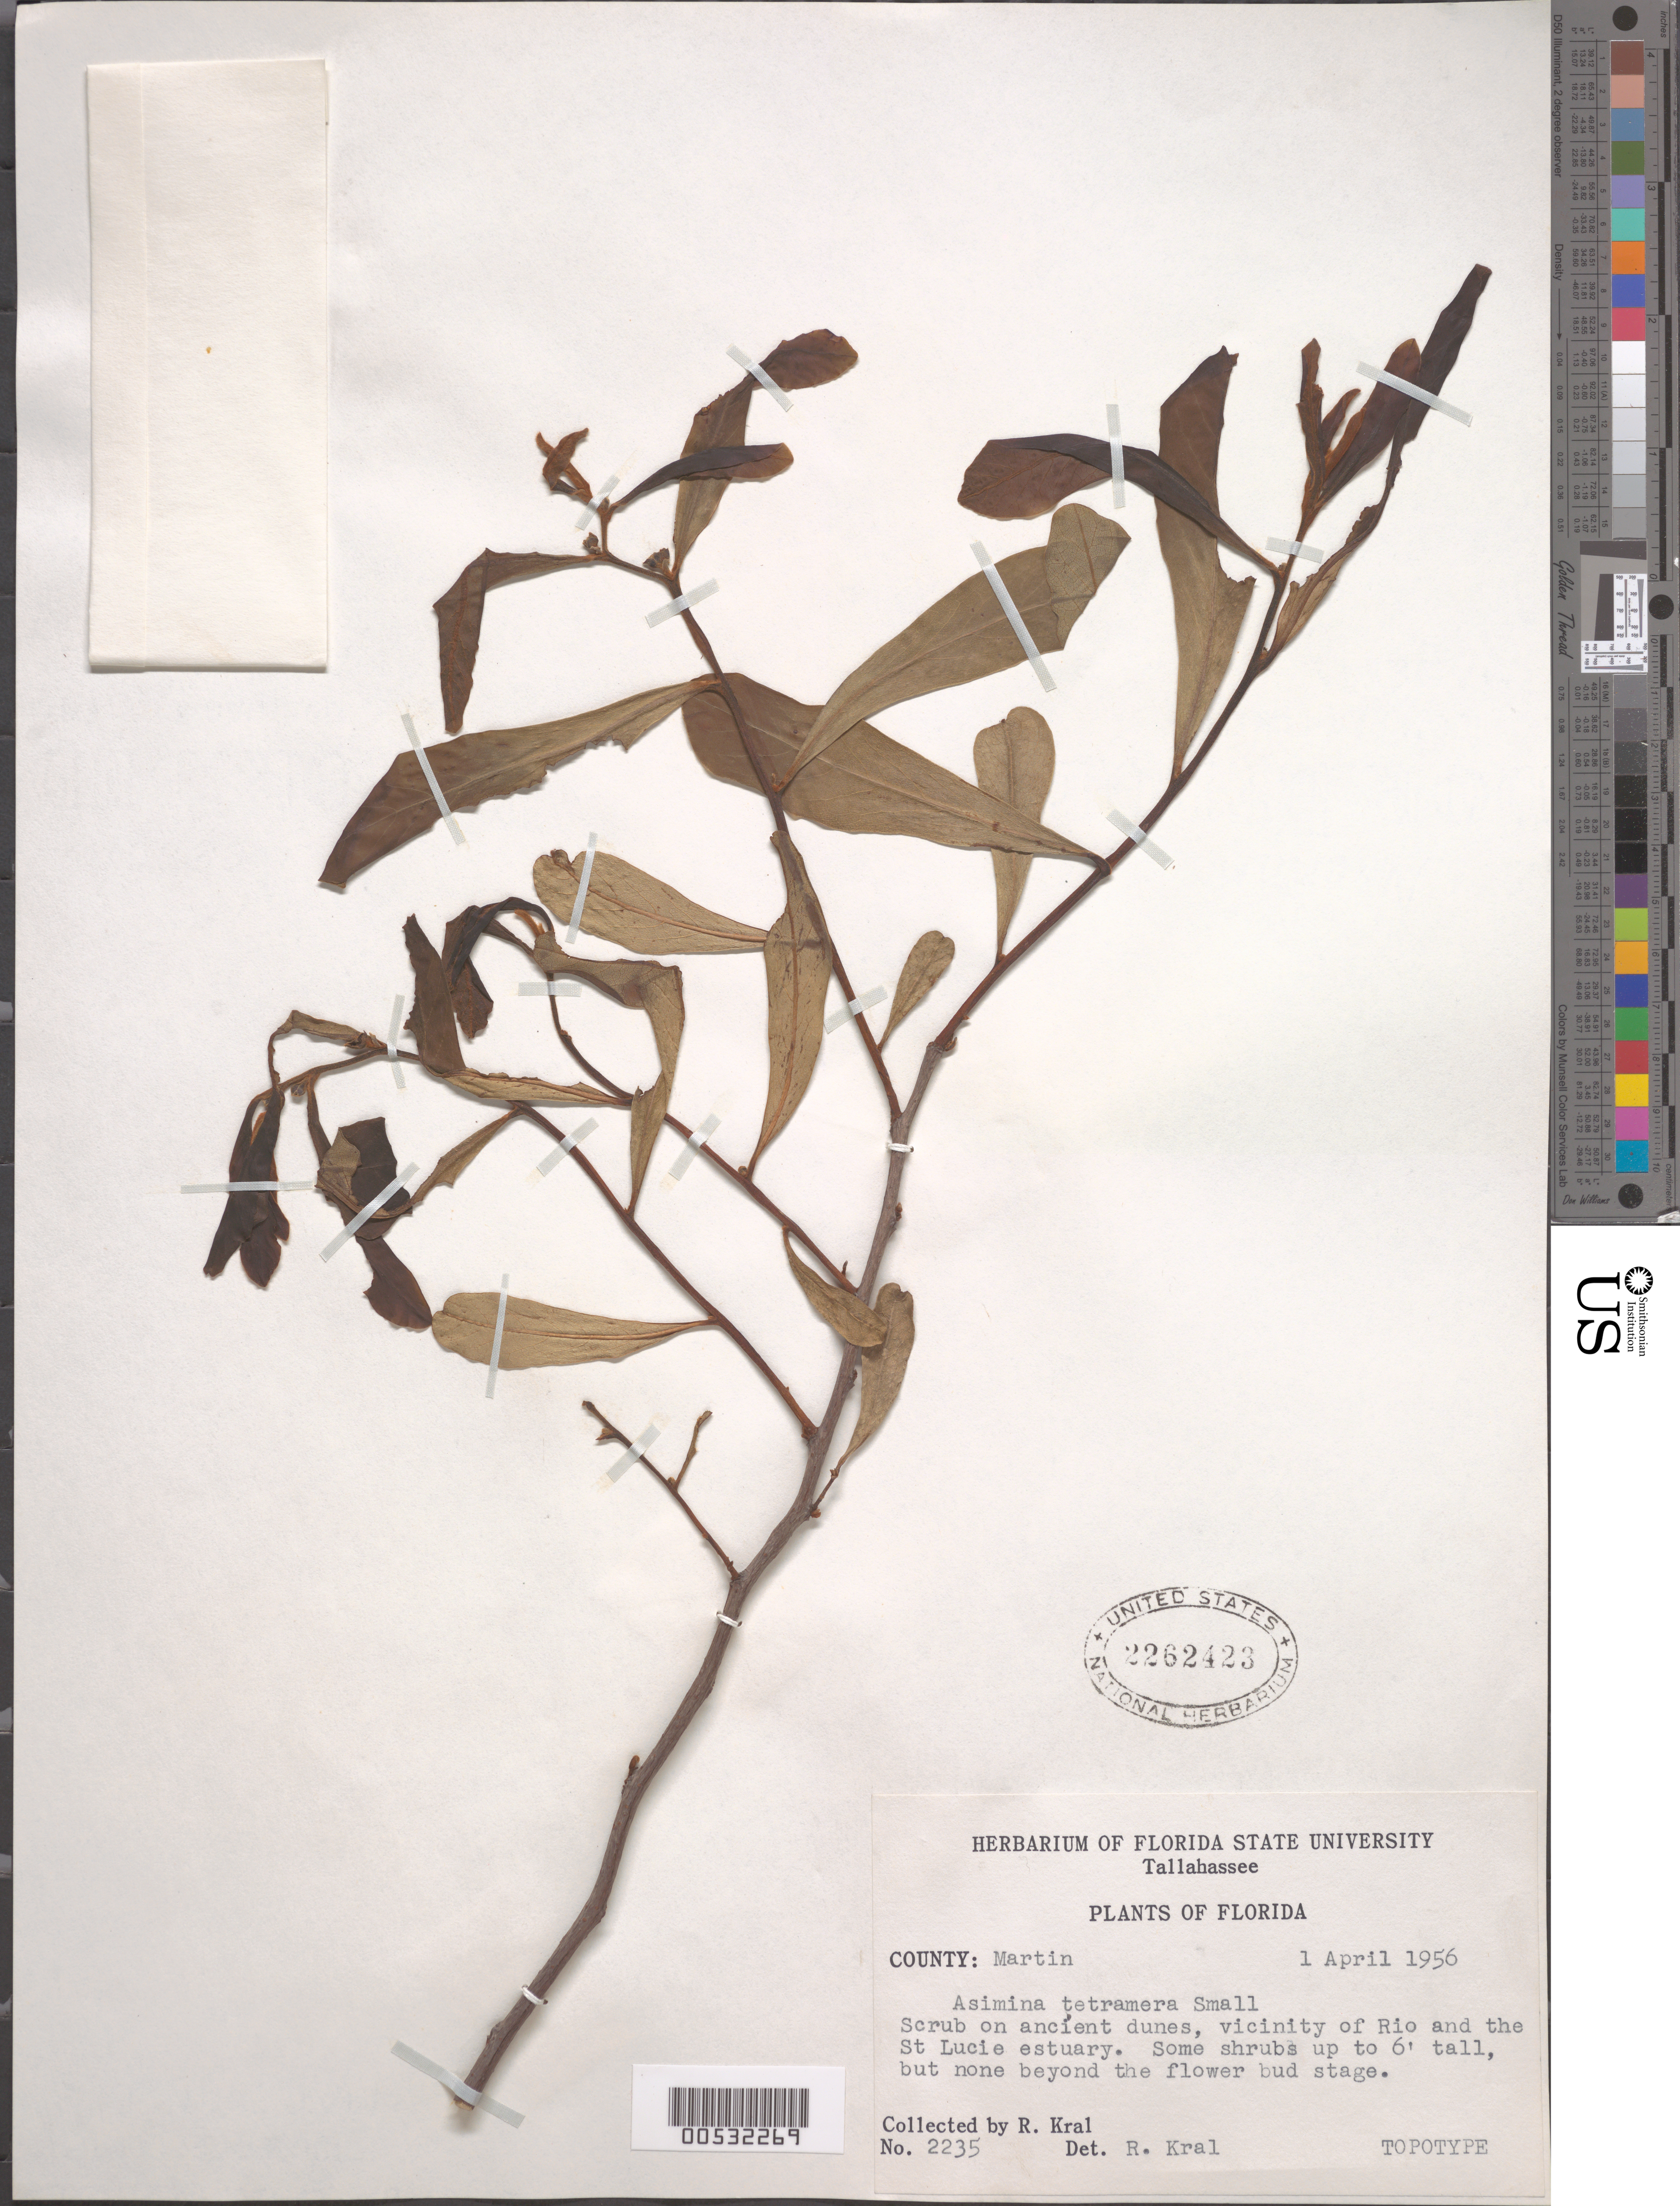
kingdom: Plantae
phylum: Tracheophyta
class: Magnoliopsida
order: Magnoliales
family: Annonaceae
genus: Asimina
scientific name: Asimina tetramera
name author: Small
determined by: Kral, Robert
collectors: R. Kral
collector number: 2235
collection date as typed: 01 Apr 1956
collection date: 1956-04-01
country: United States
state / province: Florida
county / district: Martin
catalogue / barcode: US 2262423